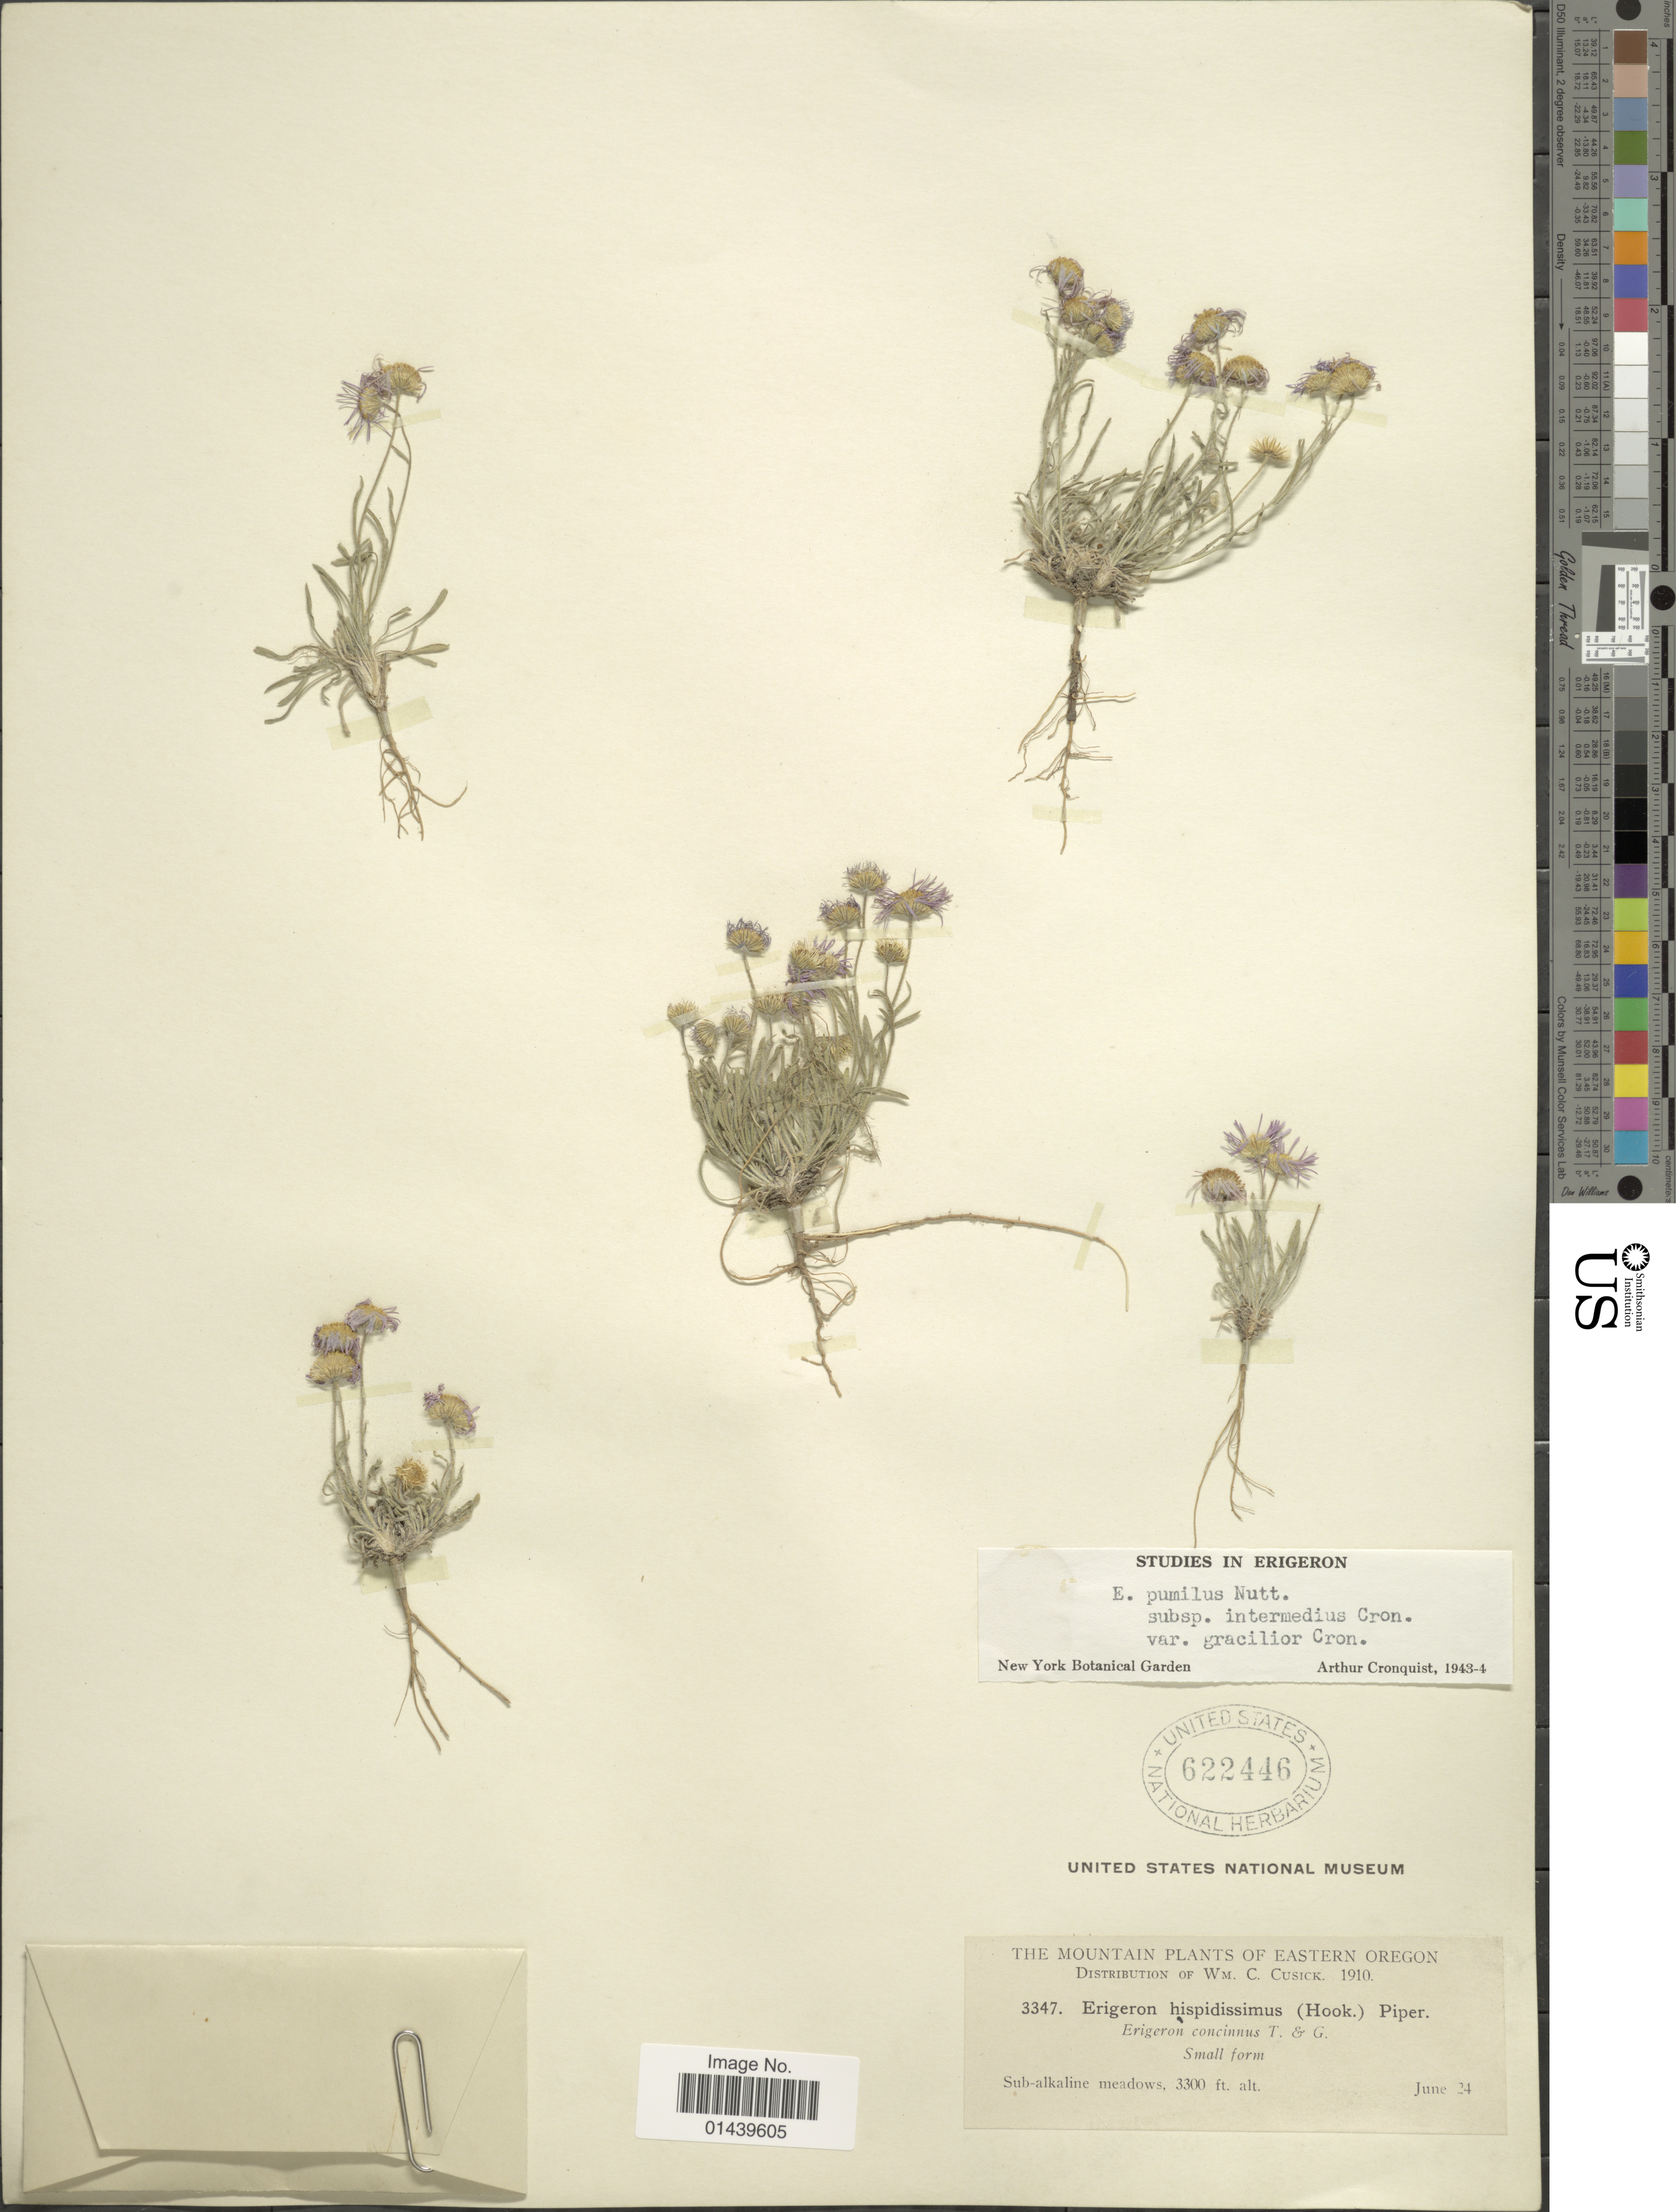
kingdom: Plantae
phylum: Tracheophyta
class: Magnoliopsida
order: Asterales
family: Asteraceae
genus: Erigeron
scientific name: Erigeron pumilus subsp. intermedius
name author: Cronq.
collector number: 3347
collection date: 1910-06-24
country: United States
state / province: Oregon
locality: Eastern Oregon. Sub-alkaline meadows.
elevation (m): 1006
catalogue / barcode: US 622446